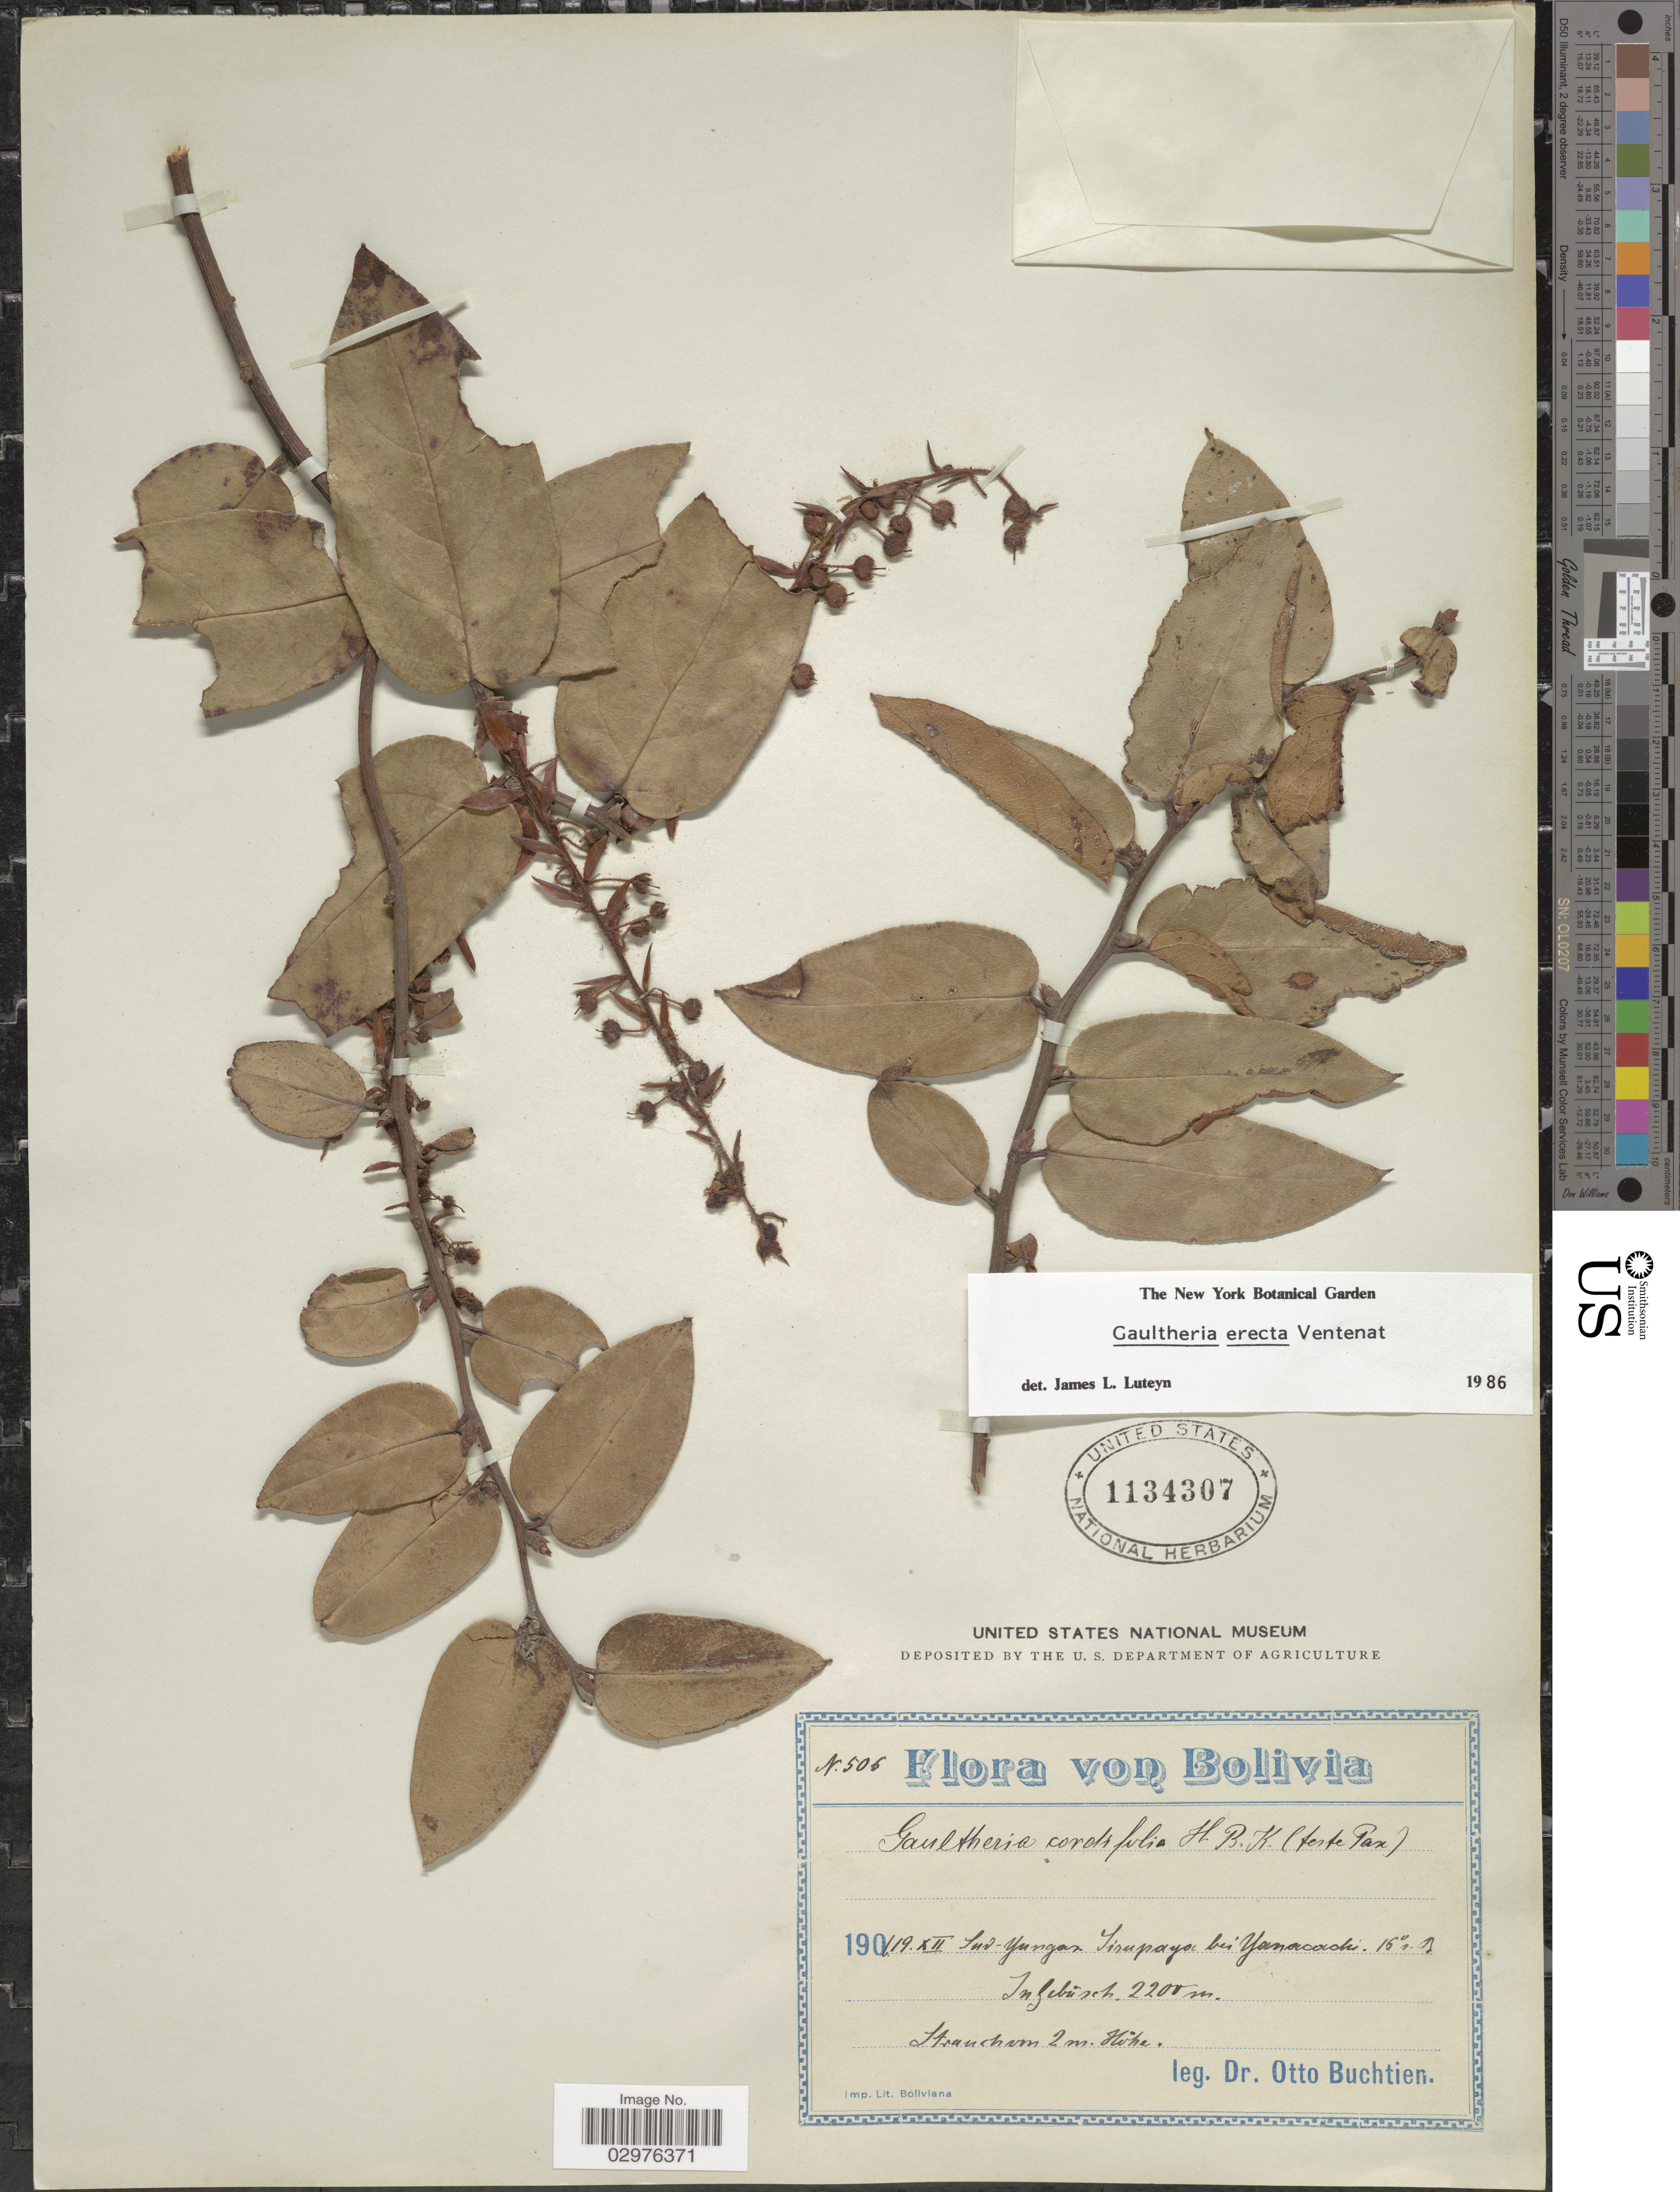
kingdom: Plantae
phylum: Tracheophyta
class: Magnoliopsida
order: Ericales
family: Ericaceae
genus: Gaultheria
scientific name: Gaultheria erecta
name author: Vent.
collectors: O. Buchtien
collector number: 506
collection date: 1919-12-19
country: Bolivia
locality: Sud-Yungas Tirapaya bei Yanacodi 15º N Br.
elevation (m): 2200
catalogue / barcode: US 1134307